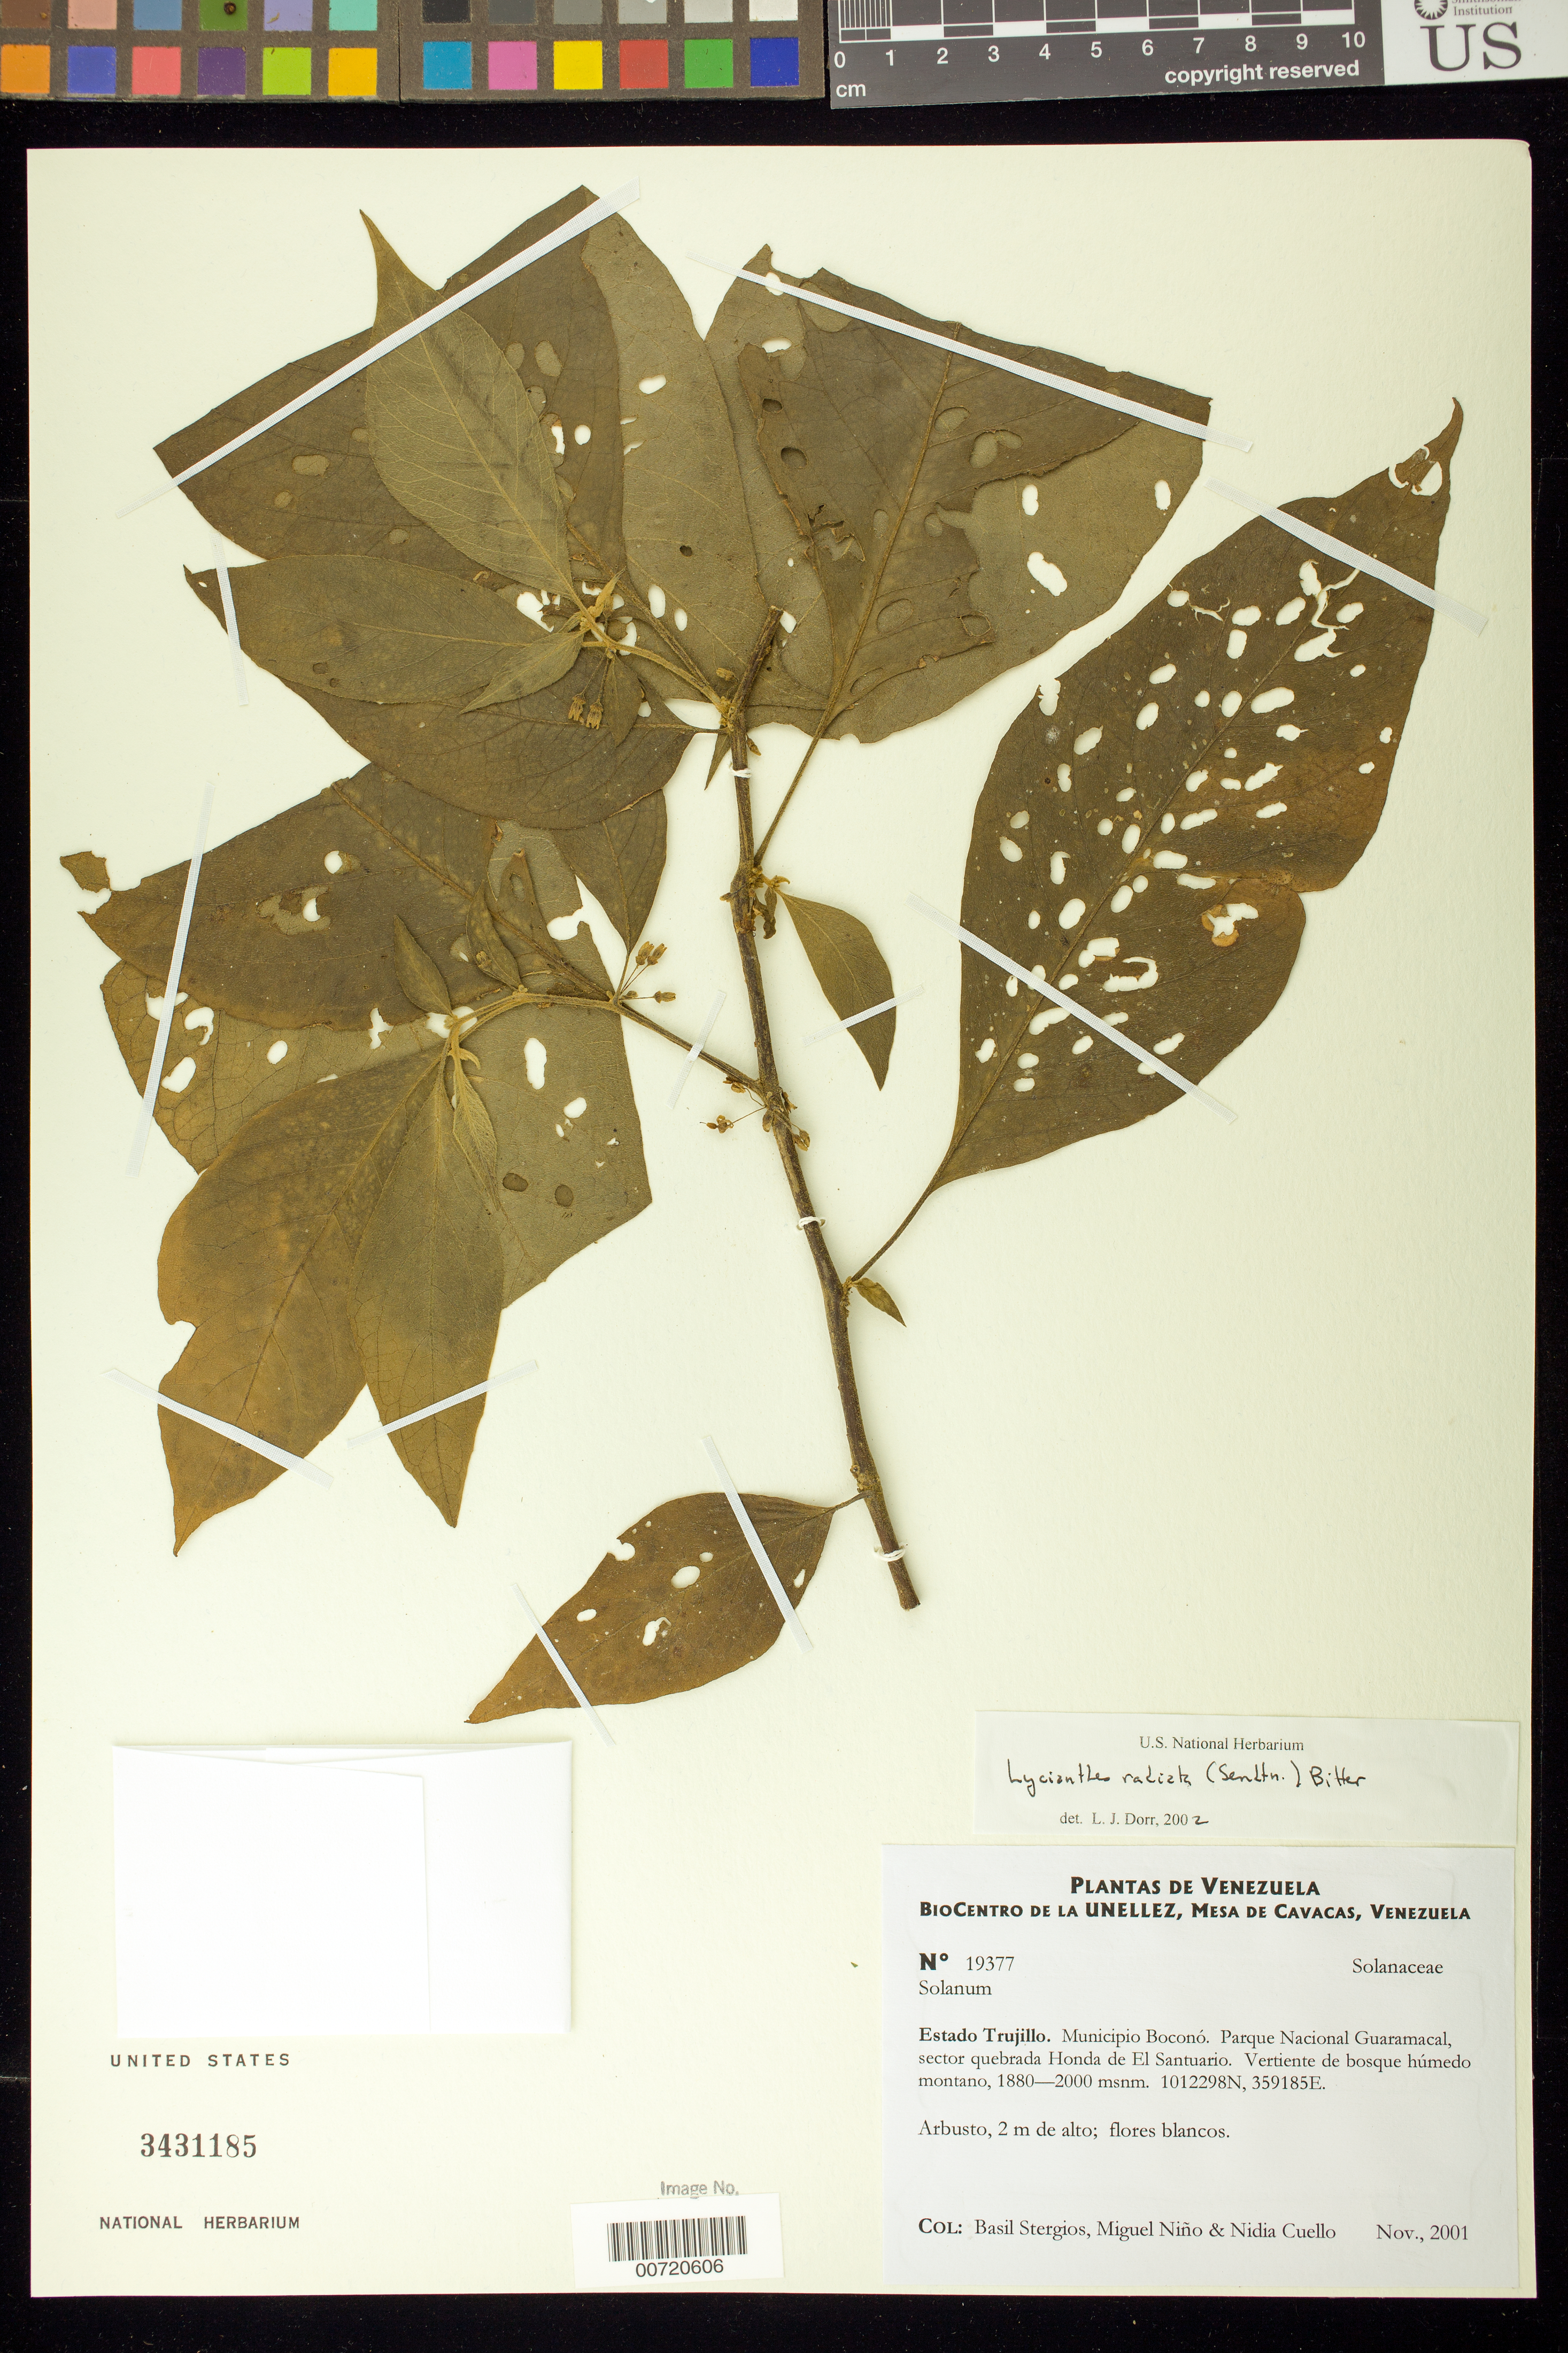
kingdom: Plantae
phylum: Tracheophyta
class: Magnoliopsida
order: Solanales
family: Solanaceae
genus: Lycianthes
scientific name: Lycianthes radiata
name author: (Sendtn.) Bitter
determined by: Dorr, L. J., (BOT), Smithsonian Institution - National Museum of Natural History (UNITED STATES)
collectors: B. G. Stergios, S. M. Niño & N. L. Cuello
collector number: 19377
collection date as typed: Nov 2001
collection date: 2001-11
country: Venezuela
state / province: Trujillo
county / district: Boconó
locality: Parque Nacional Guaramacal. Sector quebrada Honda de El Santuario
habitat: Vertiente de bosque húmedo montano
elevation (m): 1880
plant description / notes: PORT, US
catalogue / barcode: US 3431185